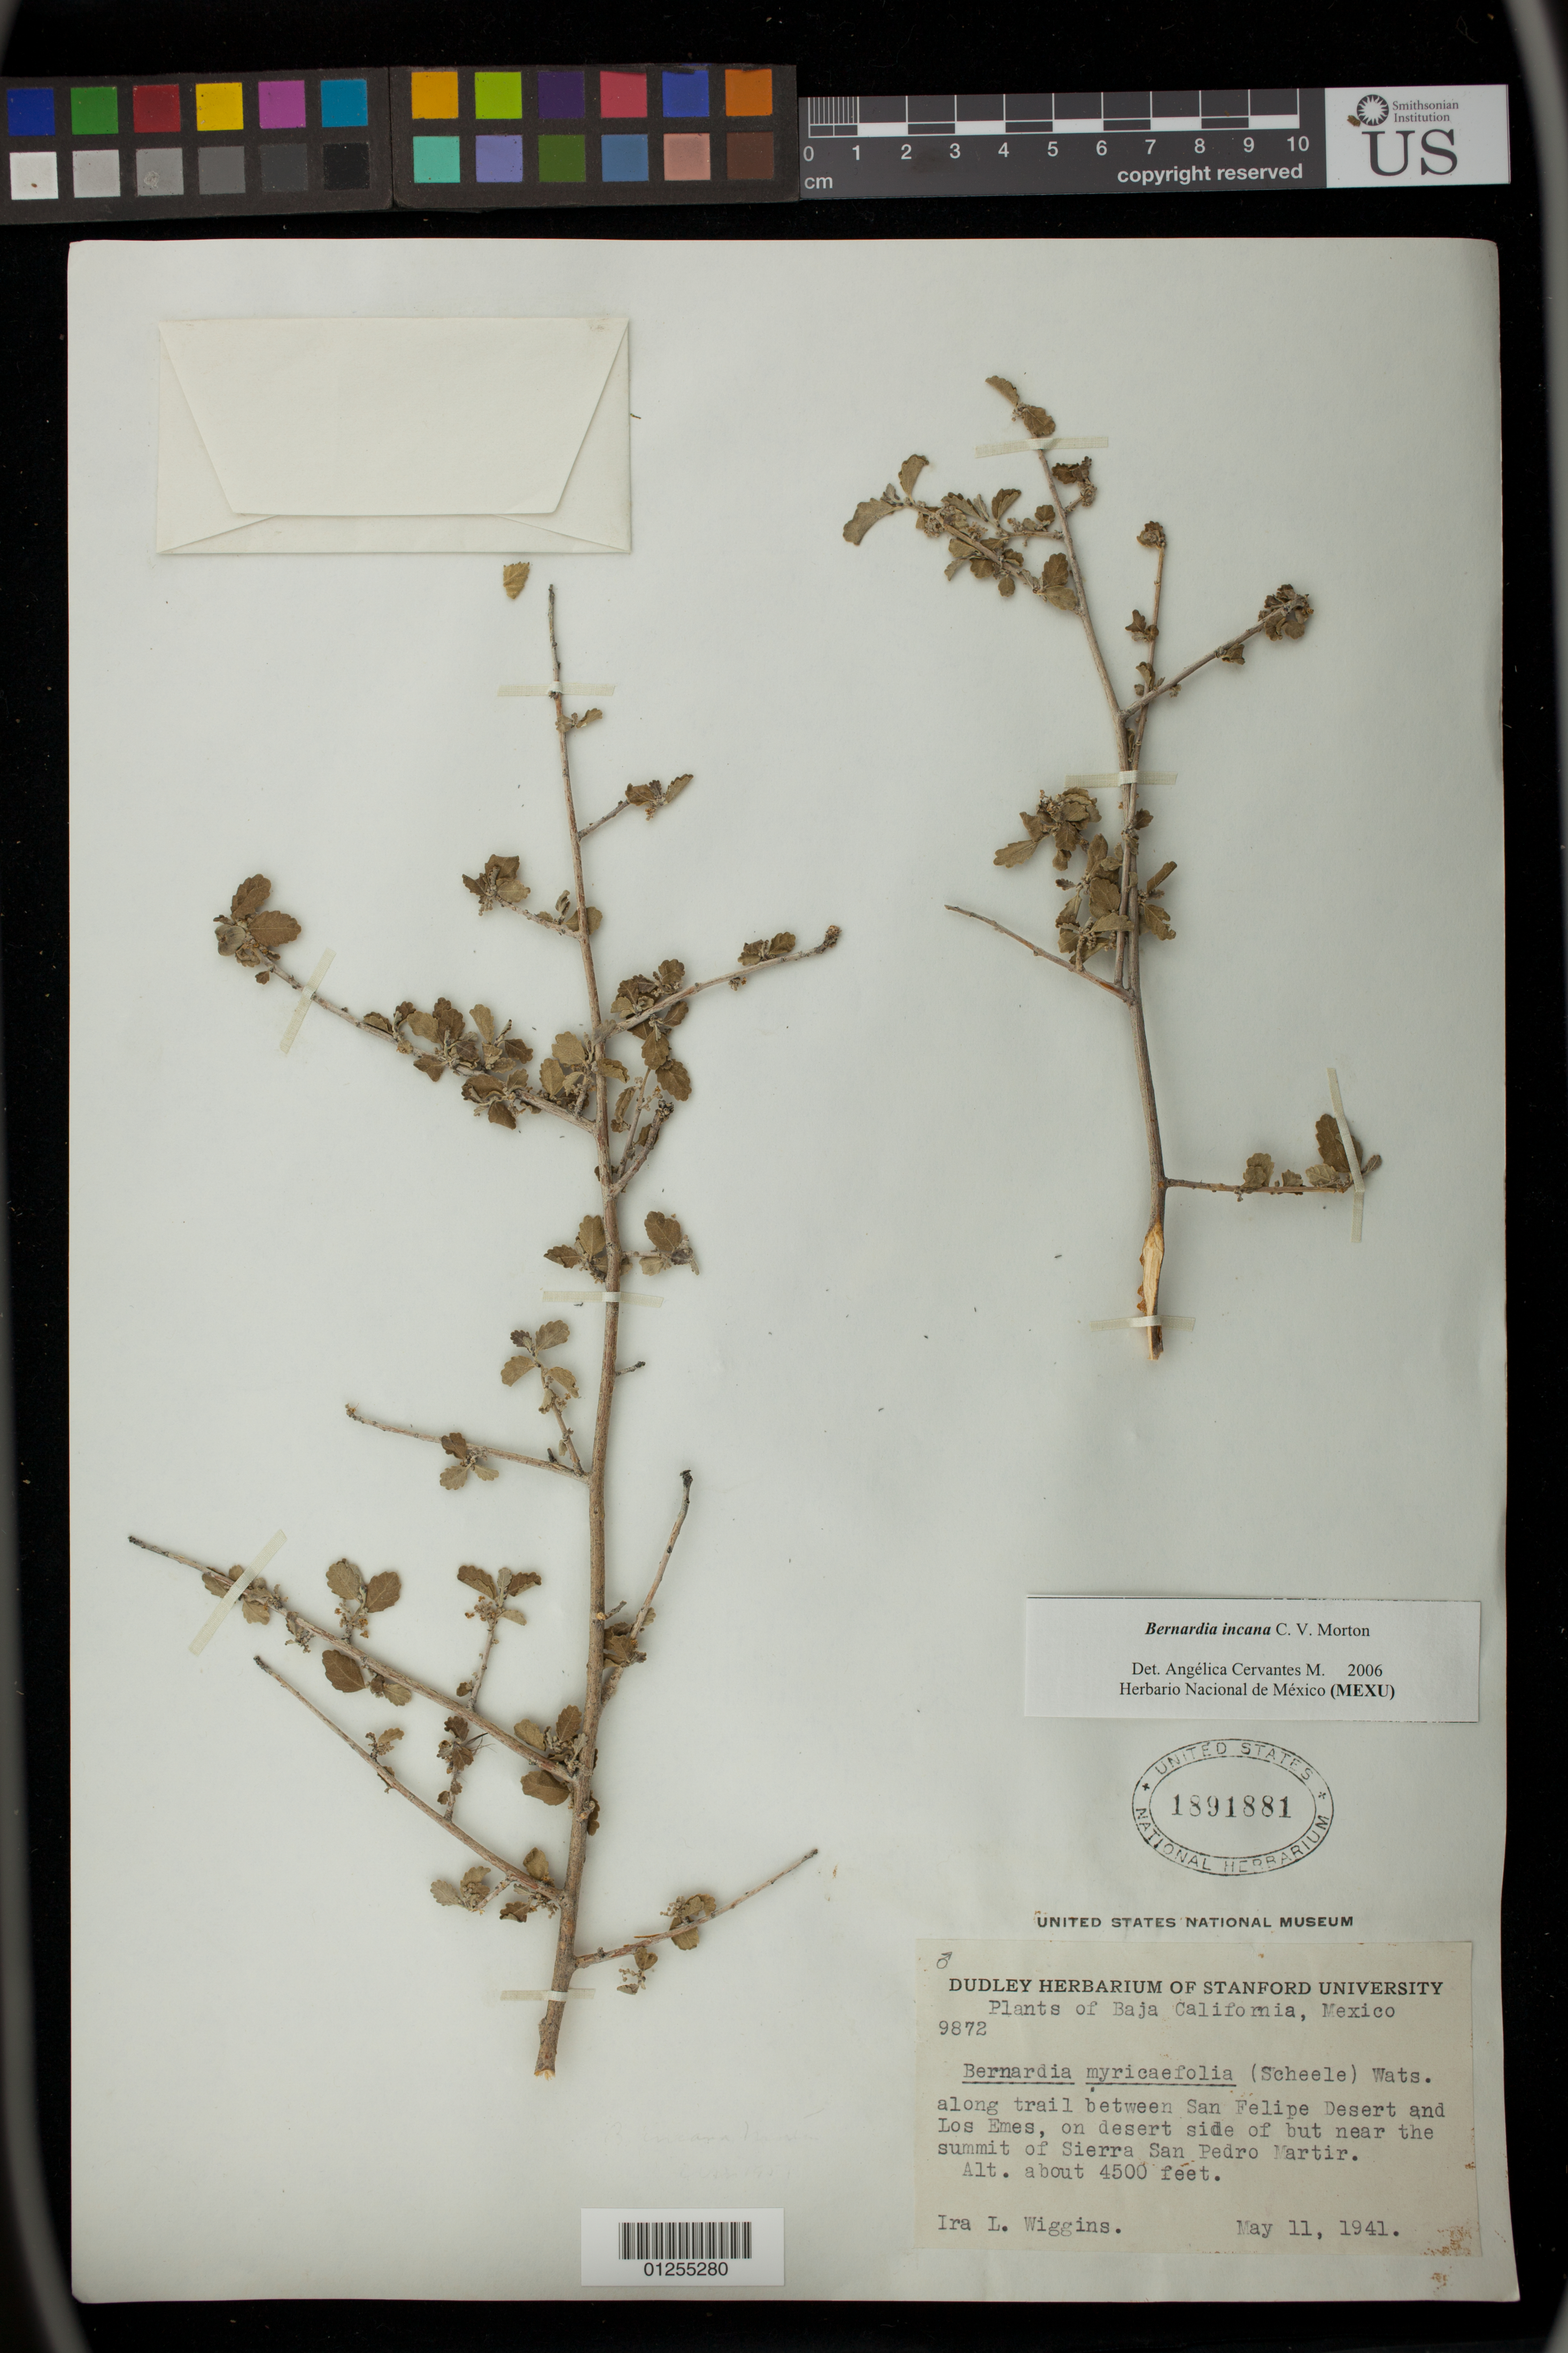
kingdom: Plantae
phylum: Tracheophyta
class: Magnoliopsida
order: Malpighiales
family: Euphorbiaceae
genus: Bernardia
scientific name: Bernardia incana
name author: C.V. Morton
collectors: I. L. Wiggins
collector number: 9872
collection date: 1941-05-11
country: Mexico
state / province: Baja California Norte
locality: along trail between San Felipe Desert and Los Emes, on desert side of but near the summit of Sierra San Pedro Martir.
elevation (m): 1372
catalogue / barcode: US 1891881